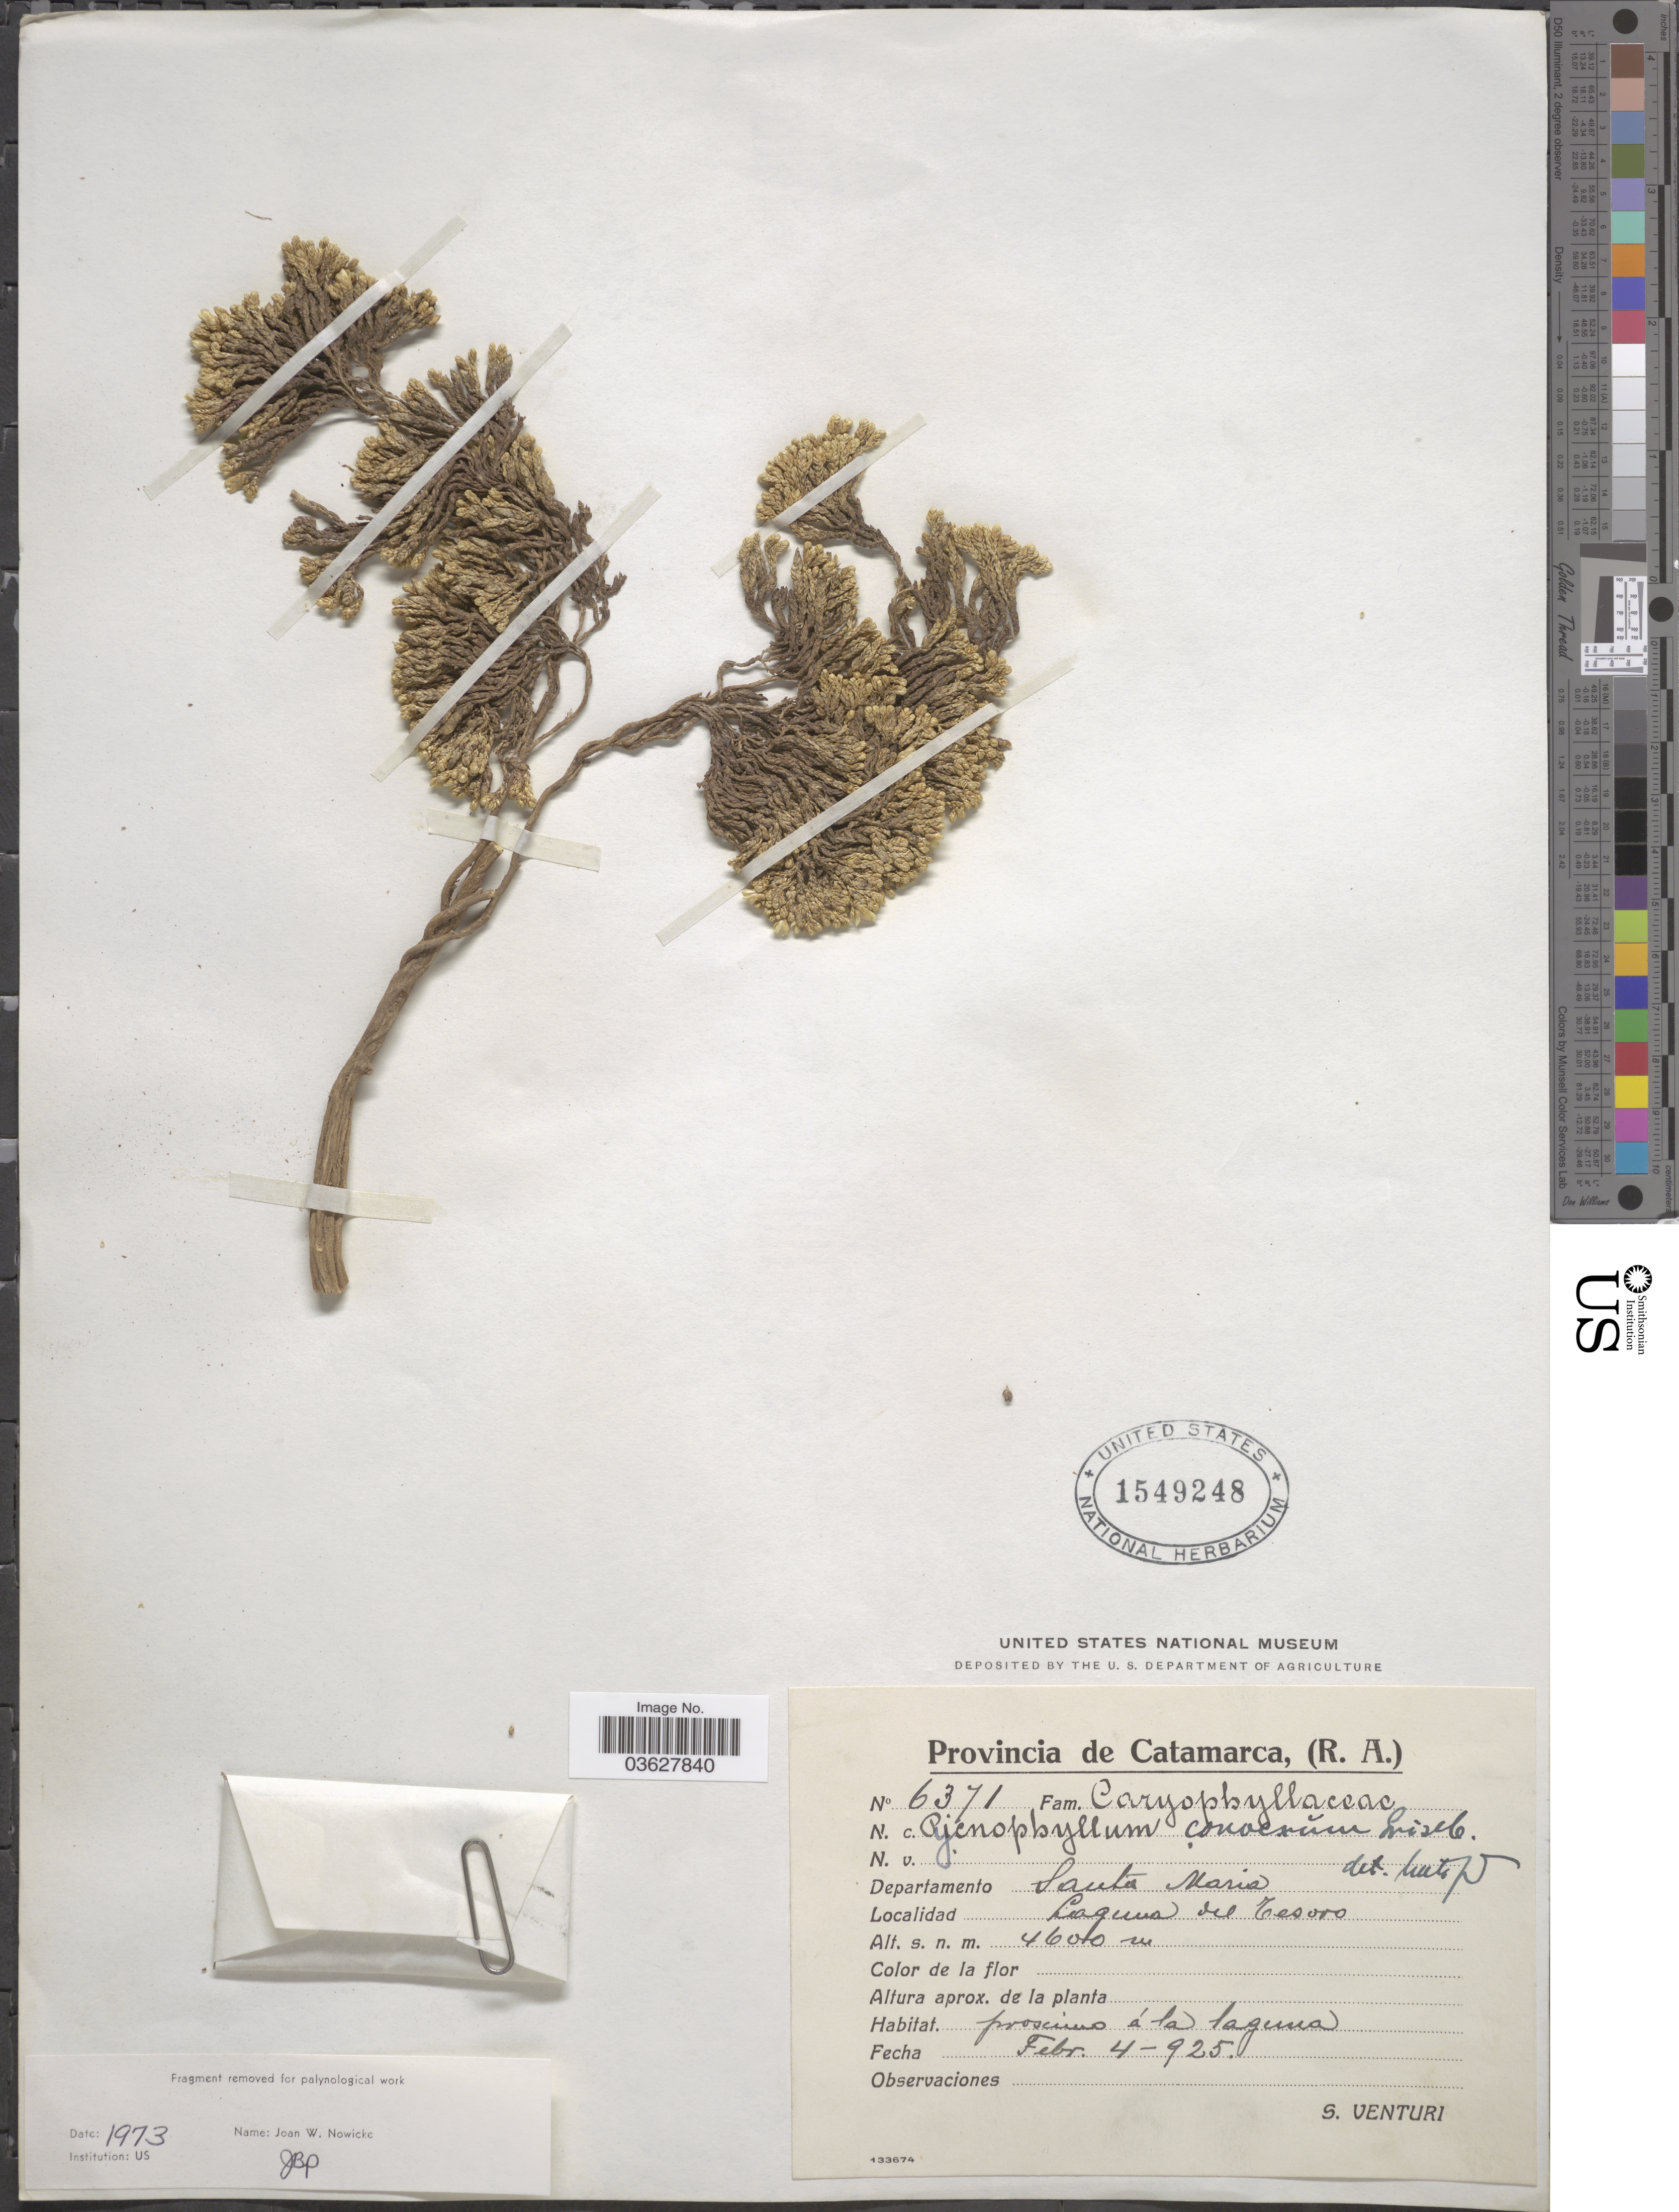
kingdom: Plantae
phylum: Tracheophyta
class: Magnoliopsida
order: Caryophyllales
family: Caryophyllaceae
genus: Pycnophyllum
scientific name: Pycnophyllum convexum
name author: Griseb.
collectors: S. Venturi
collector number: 6371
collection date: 1925-02-04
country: Argentina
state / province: Catamarca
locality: Departamento Santa Maria. Laguna del Tesoro.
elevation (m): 4600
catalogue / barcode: US 1549248